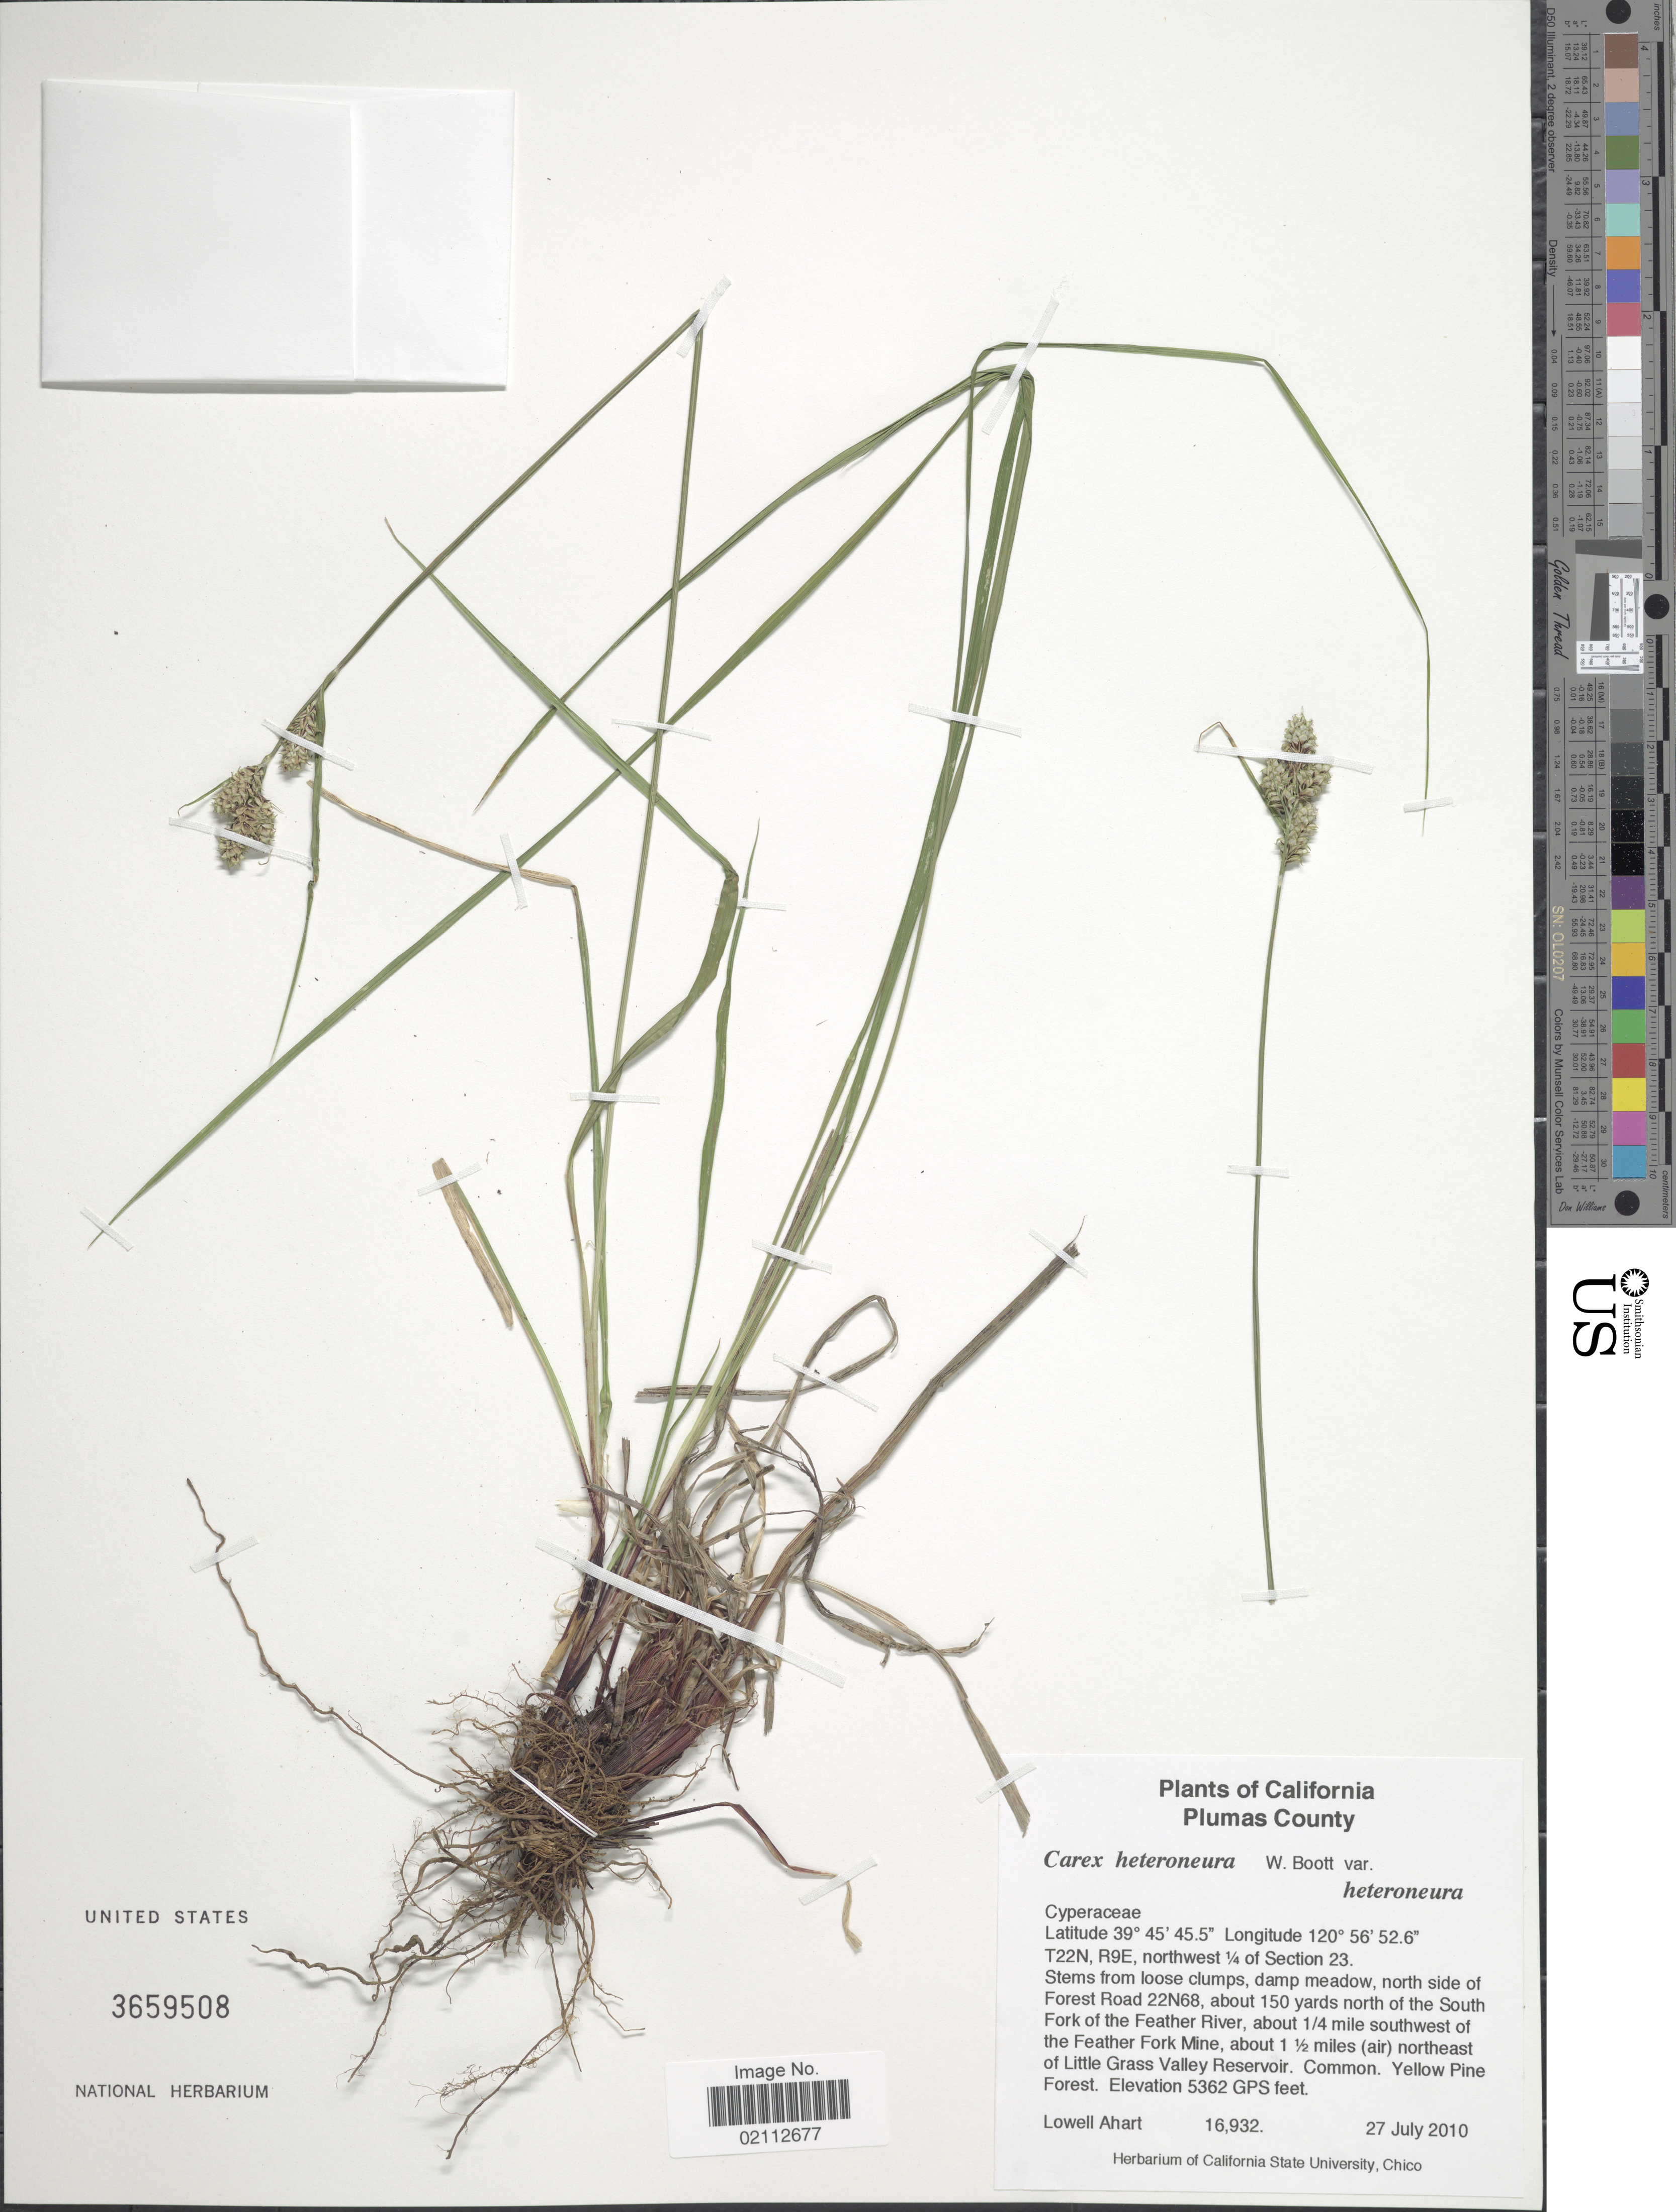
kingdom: Plantae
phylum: Tracheophyta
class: Liliopsida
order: Poales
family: Cyperaceae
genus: Carex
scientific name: Carex heteroneura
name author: S. Watson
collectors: L. Ahart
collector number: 16932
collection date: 2010-07-27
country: United States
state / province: California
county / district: Plumas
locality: Plumas County. T22N, E9E, northwest ¼ of Section 23. north side of Forest Road 22N68, about 150 yards north of the South Fork of the Feather River, about 1/4 mile southwest of the Feather Fork Mine, about 1½ miles (air) northeast of Little Grass Valley Reservoir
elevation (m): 1634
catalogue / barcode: US 3659508